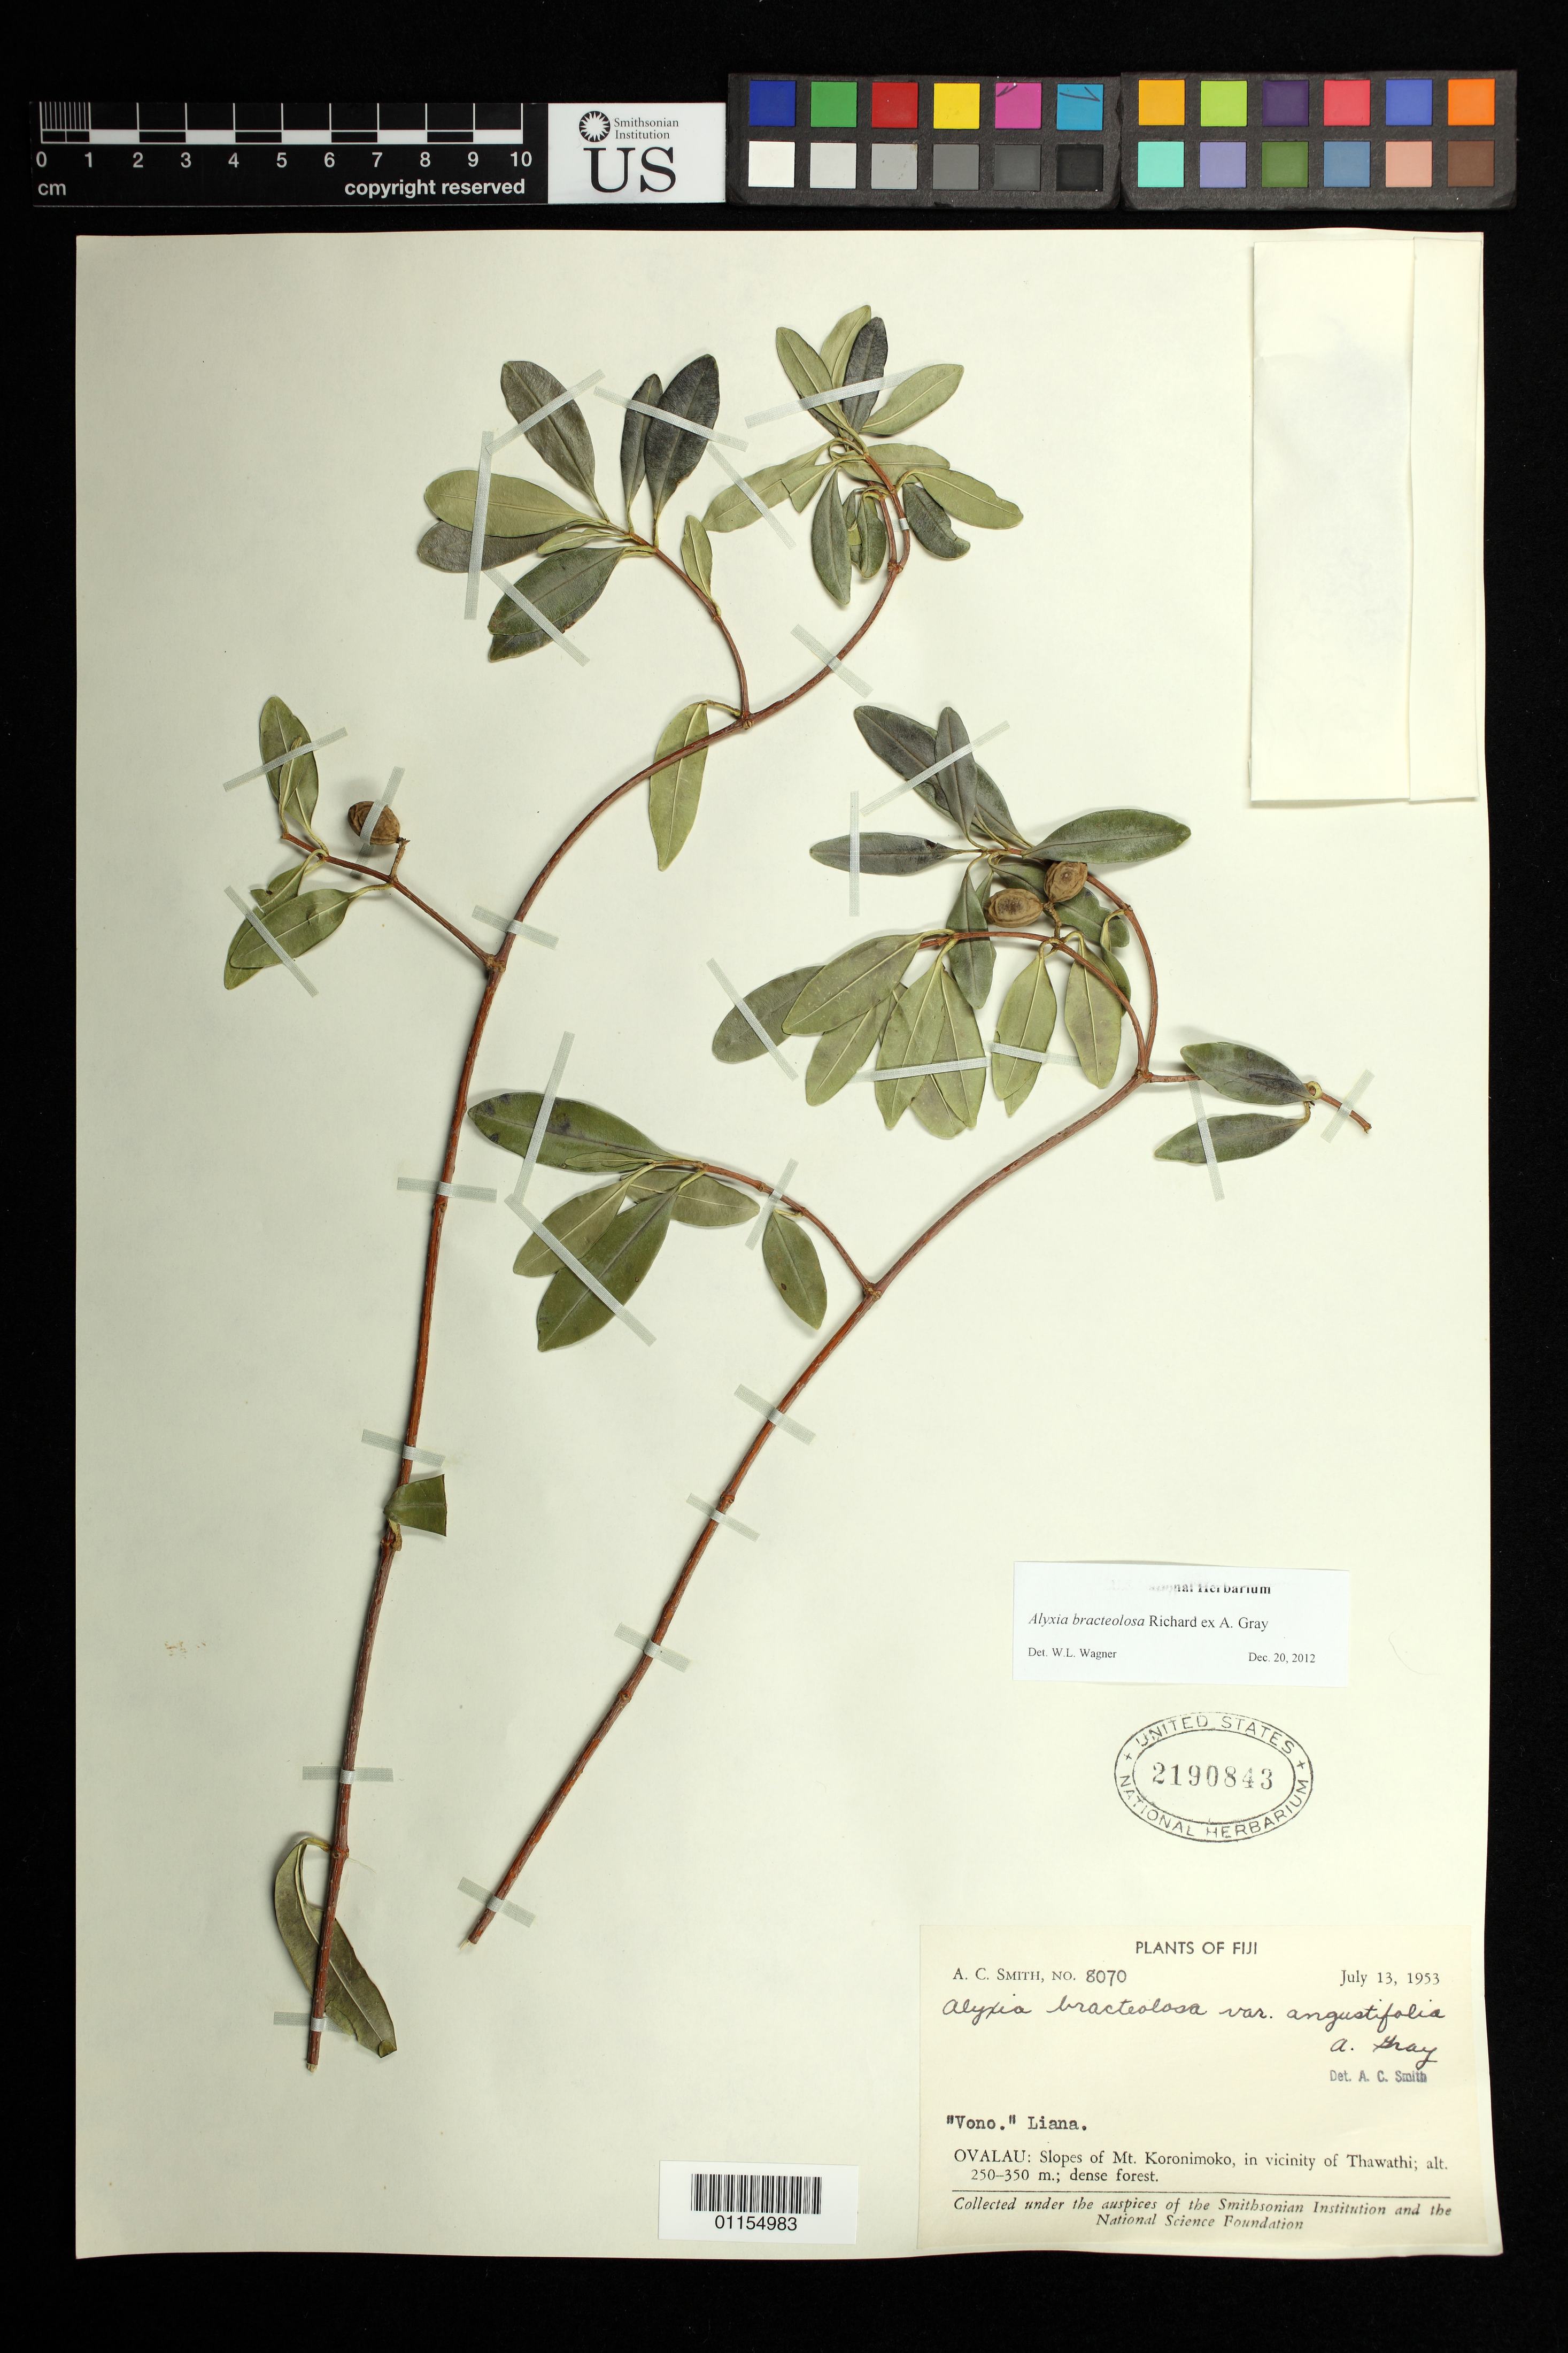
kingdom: Plantae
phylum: Tracheophyta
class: Magnoliopsida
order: Gentianales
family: Apocynaceae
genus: Alyxia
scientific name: Alyxia bracteolosa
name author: W.P. Rich ex A. Gray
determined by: Wagner, W. L., (BOT), Smithsonian Institution - National Museum of Natural History (UNITED STATES)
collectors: A. C. Smith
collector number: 8070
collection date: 1953-07-13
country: Fiji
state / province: Ovalau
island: Ovalau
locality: Slopes of Mt. Koronimoko, in vicinity of Thawathi.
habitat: Dense forest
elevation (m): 250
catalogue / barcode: US 2190843